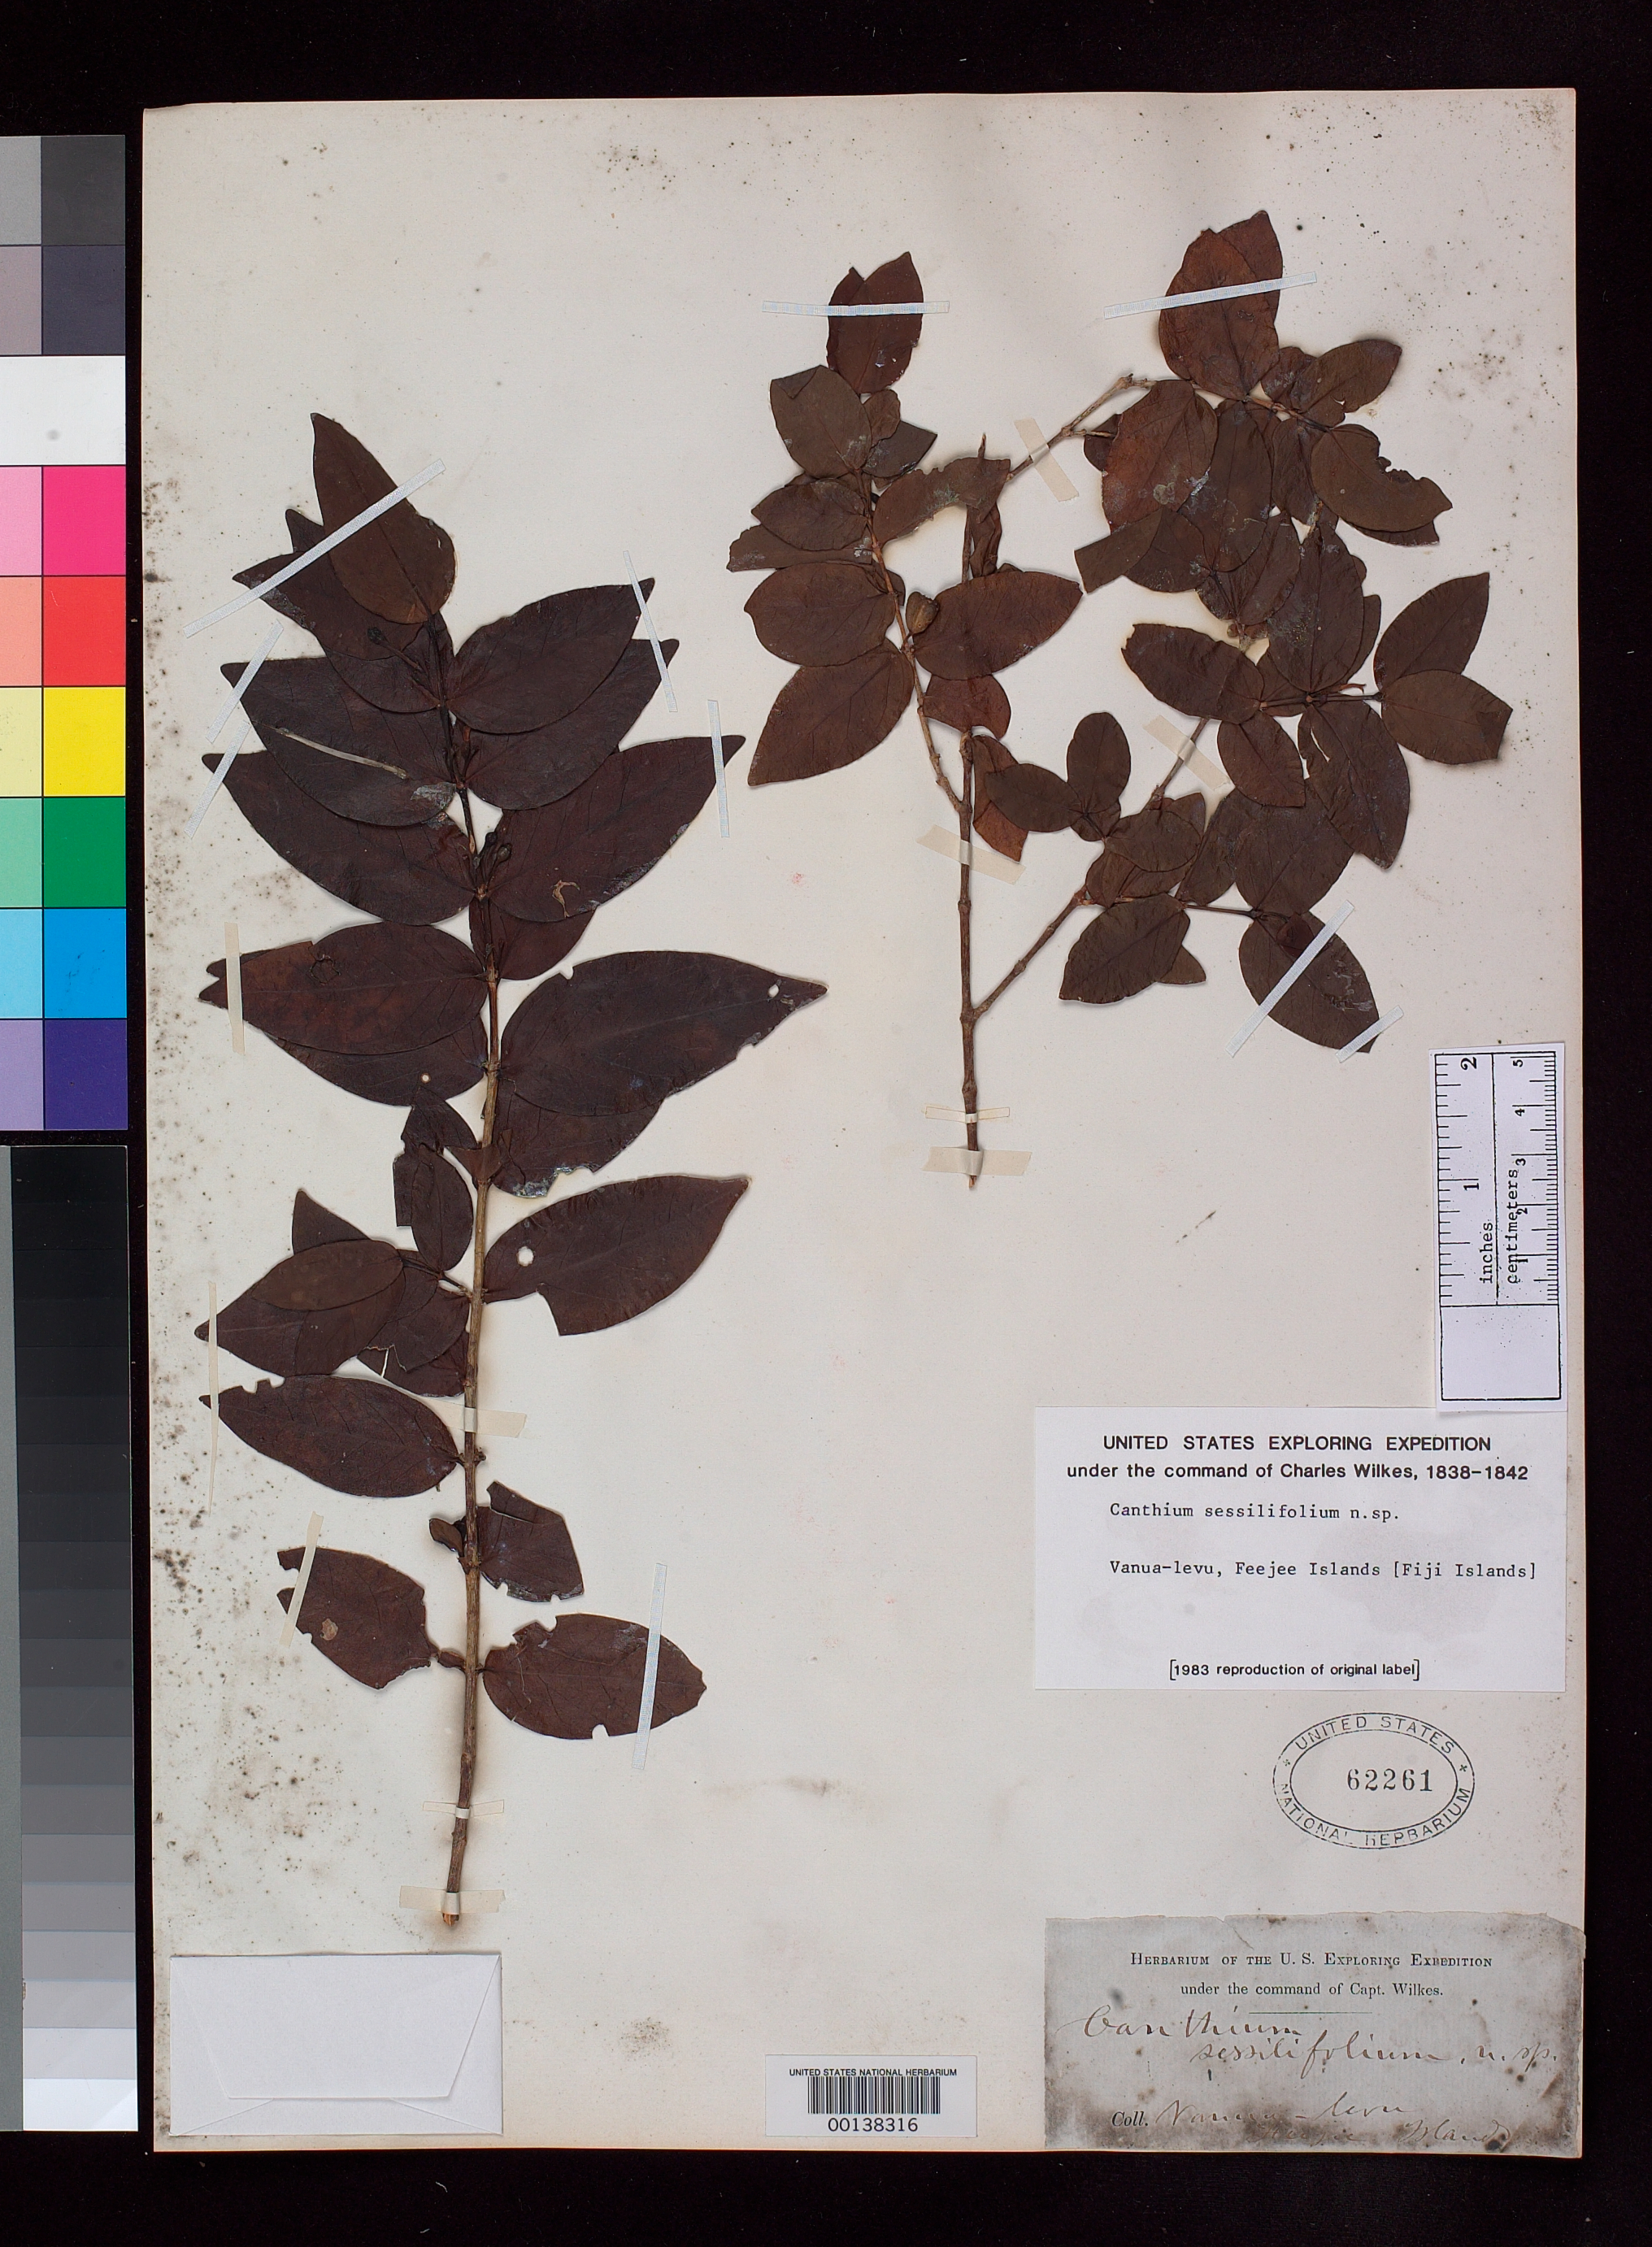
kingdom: Plantae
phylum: Tracheophyta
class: Magnoliopsida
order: Gentianales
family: Rubiaceae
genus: Canthium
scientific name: Canthium sessilifolium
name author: A. Gray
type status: Holotype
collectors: Wilkes Explor. Exped.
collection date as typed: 1838 to -- --- 1842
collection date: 1838/1842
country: Fiji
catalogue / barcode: US 62261